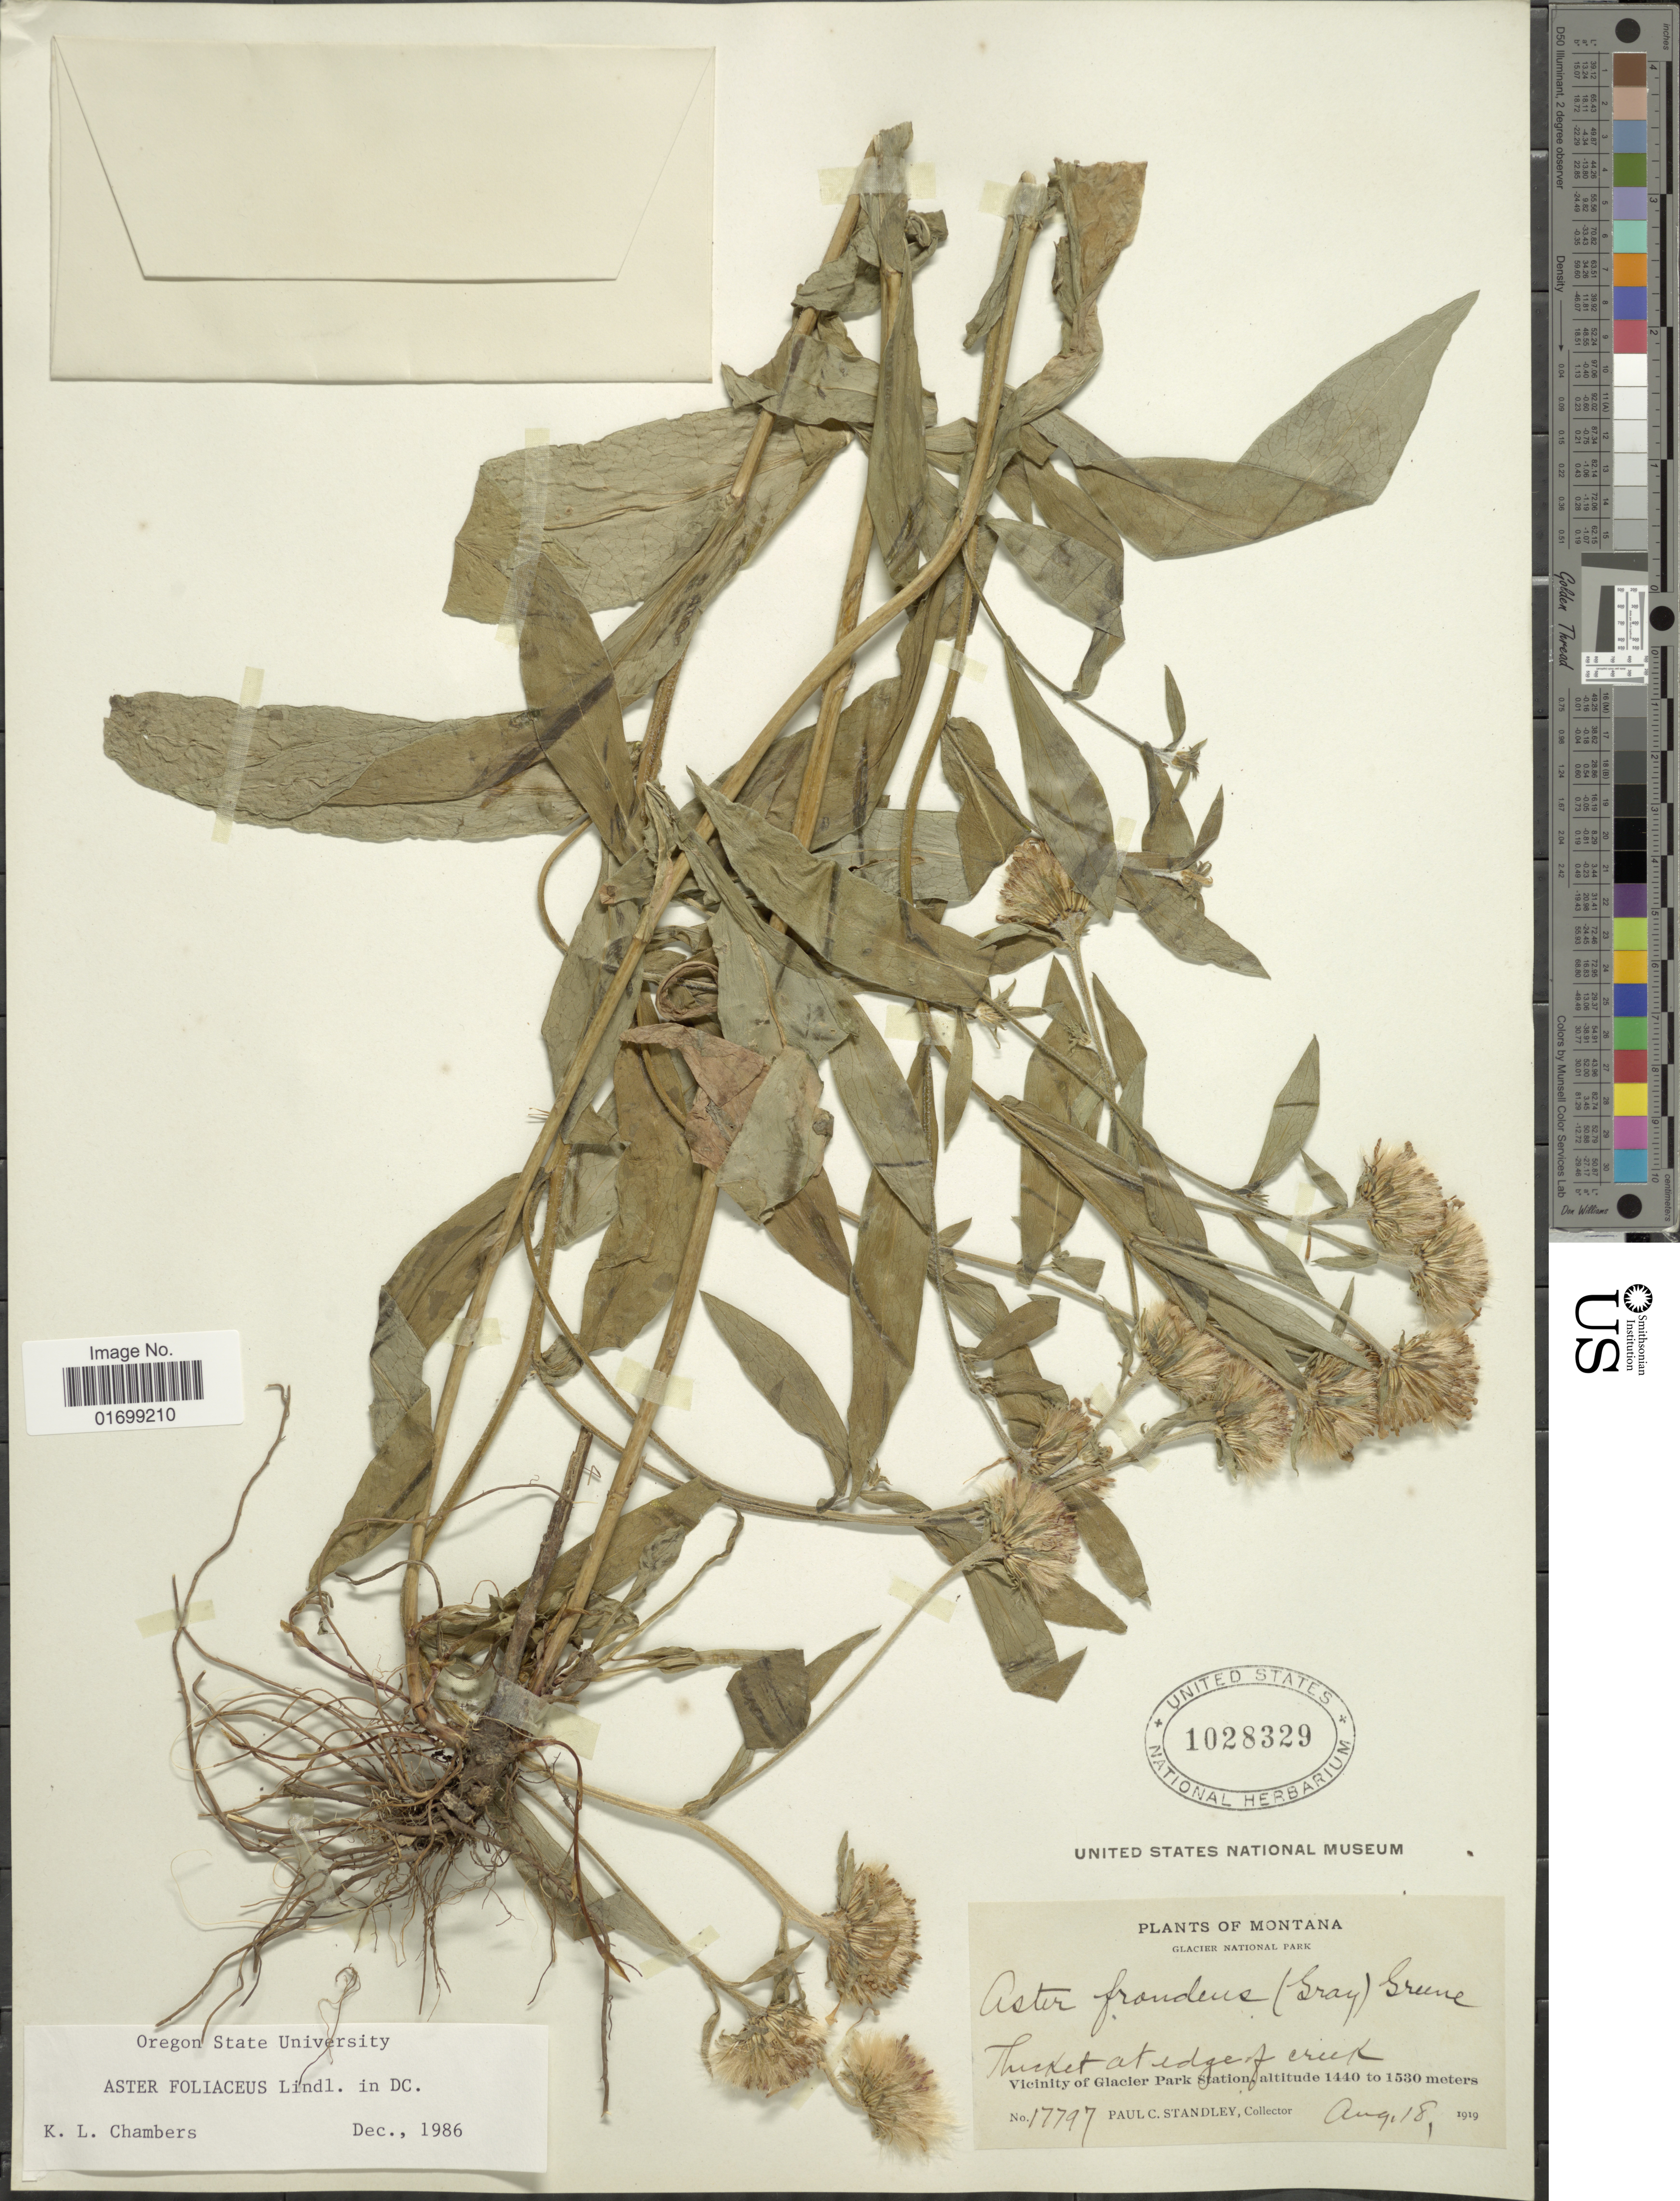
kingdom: Plantae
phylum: Tracheophyta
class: Magnoliopsida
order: Asterales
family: Asteraceae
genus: Symphyotrichum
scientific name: Symphyotrichum foliaceum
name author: (Lindl. ex DC.) G.L. Nesom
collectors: P. C. Standley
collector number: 17797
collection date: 1919-08-18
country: United States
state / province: Montana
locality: Glacier National Park, thicket at edge of creek, vicinity of Glacier Park Station.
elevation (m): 1440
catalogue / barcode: US 1028329